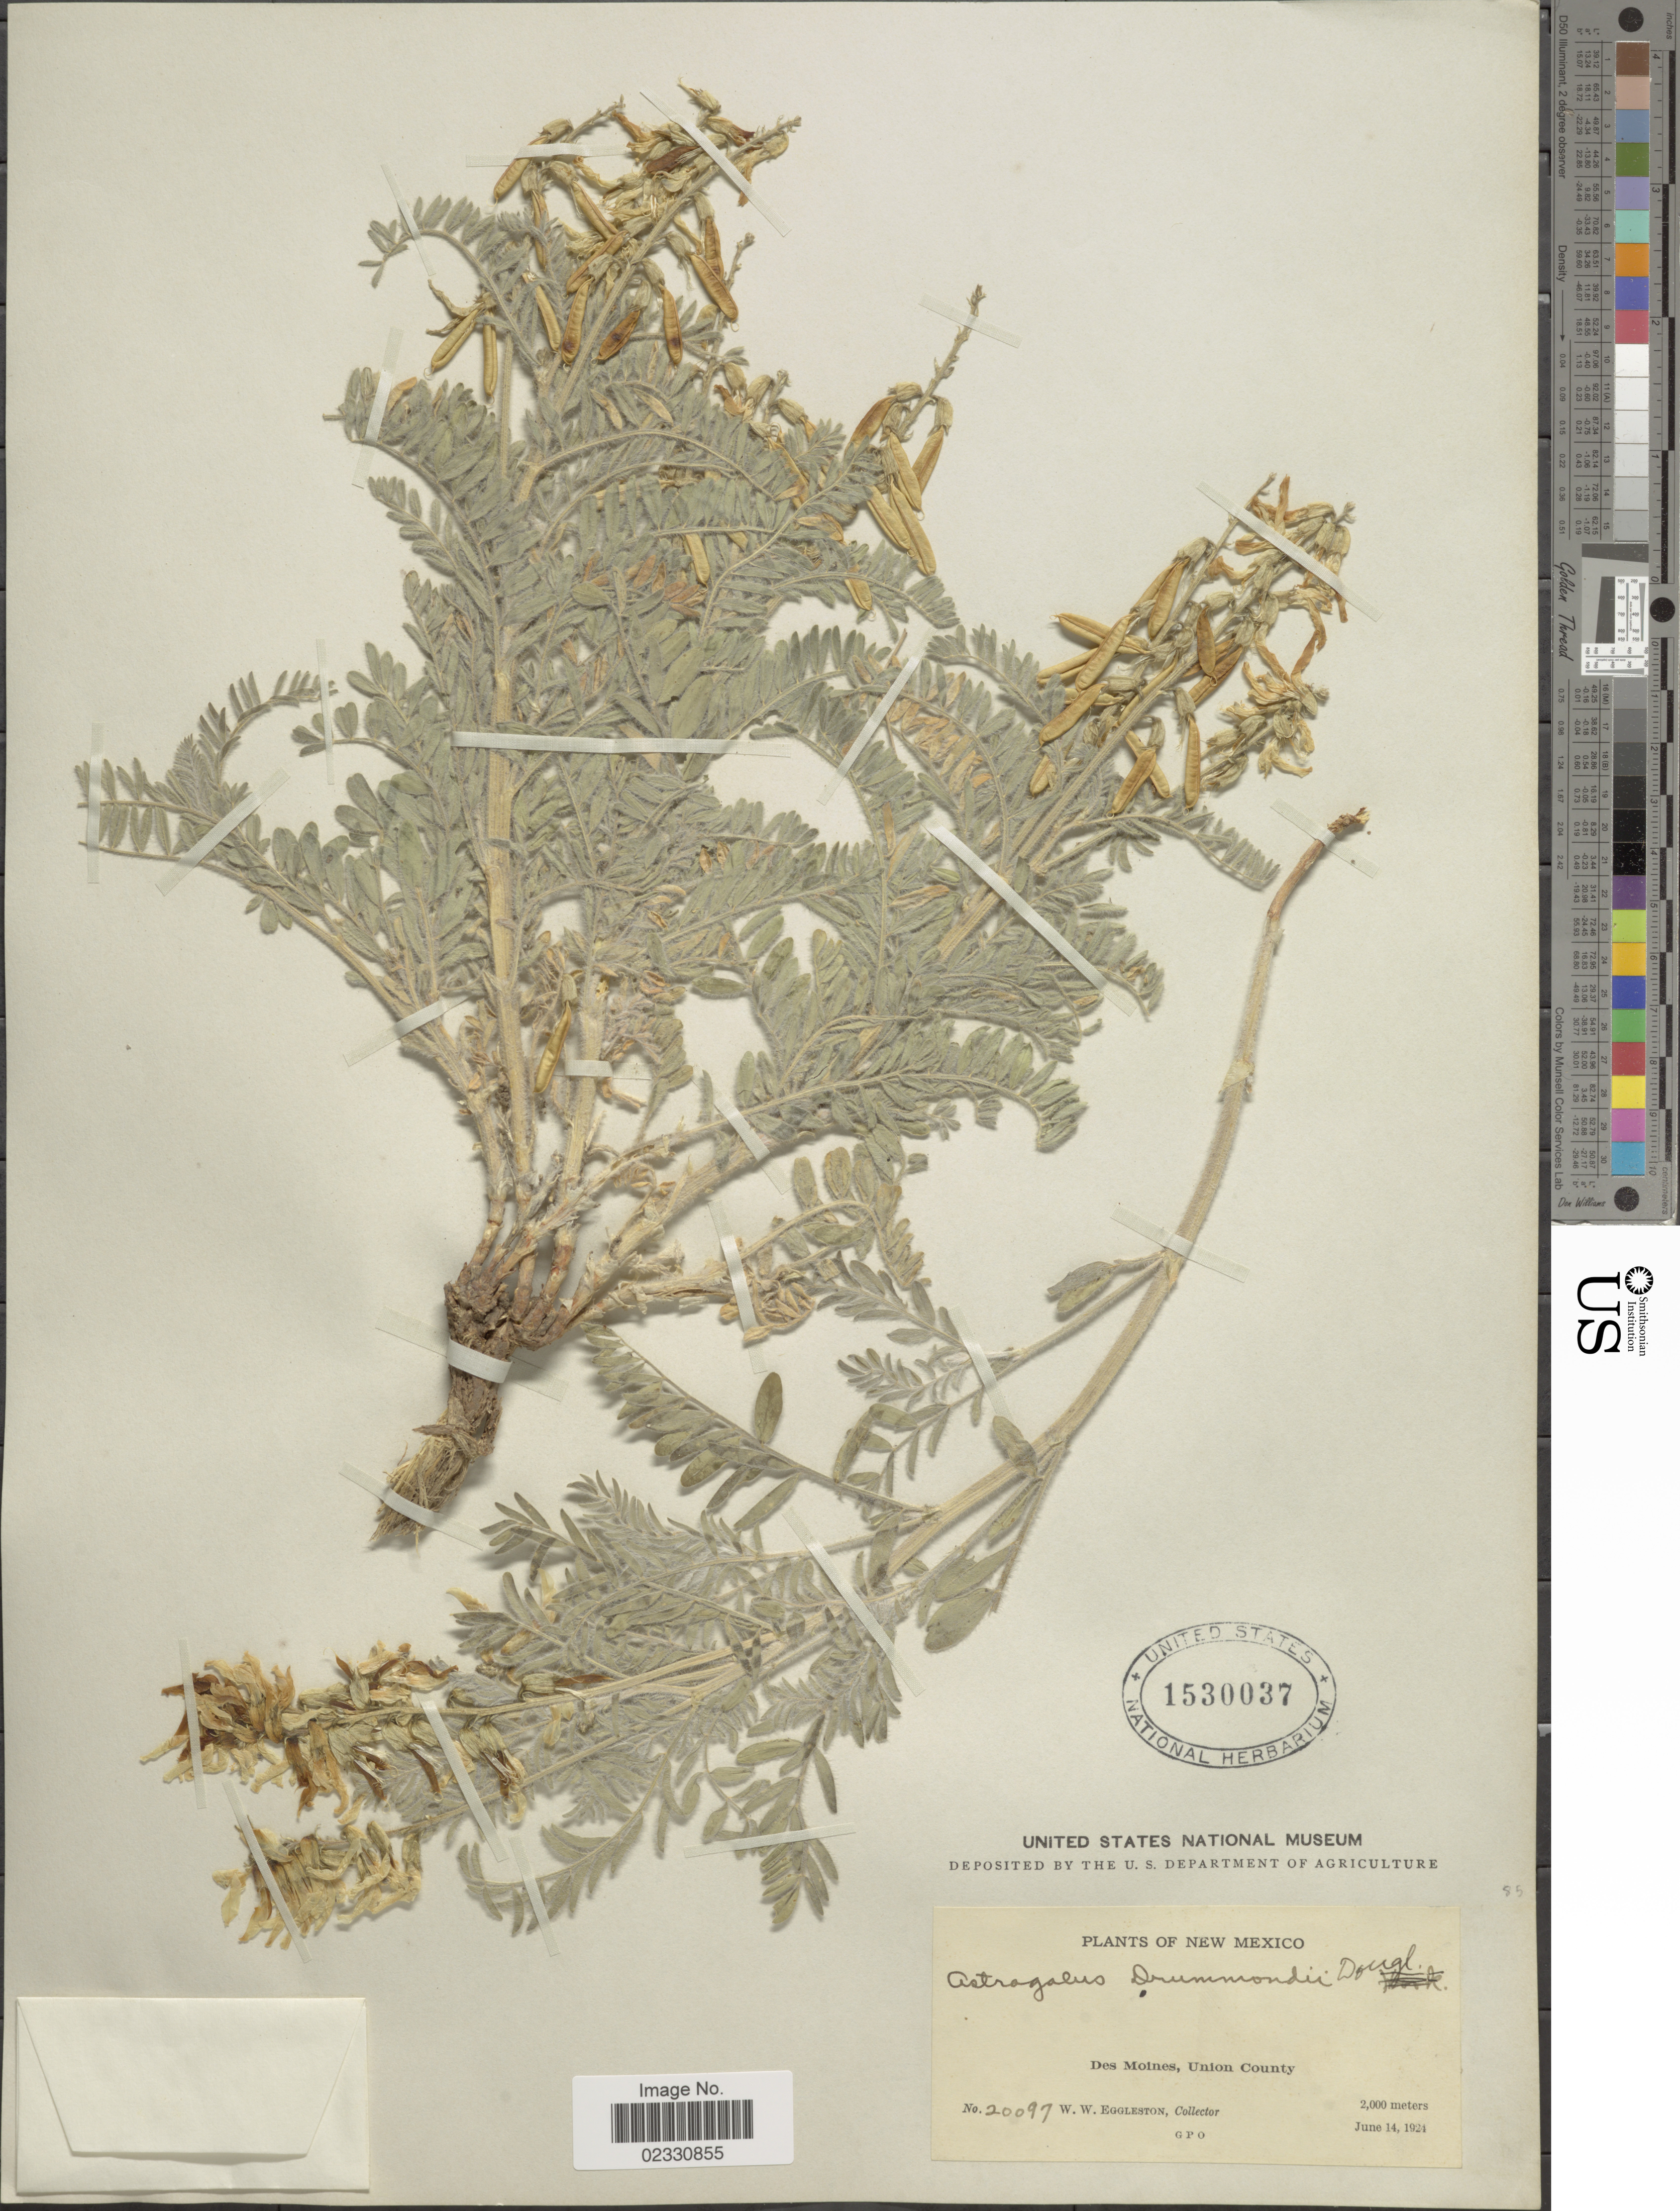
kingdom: Plantae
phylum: Tracheophyta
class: Magnoliopsida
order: Fabales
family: Fabaceae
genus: Astragalus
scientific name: Astragalus drummondii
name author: Hook.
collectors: W. W. Eggleston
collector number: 20097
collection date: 1924-06-14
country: United States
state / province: New Mexico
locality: Des Montes, Union County.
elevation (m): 2000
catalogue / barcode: US 1530037